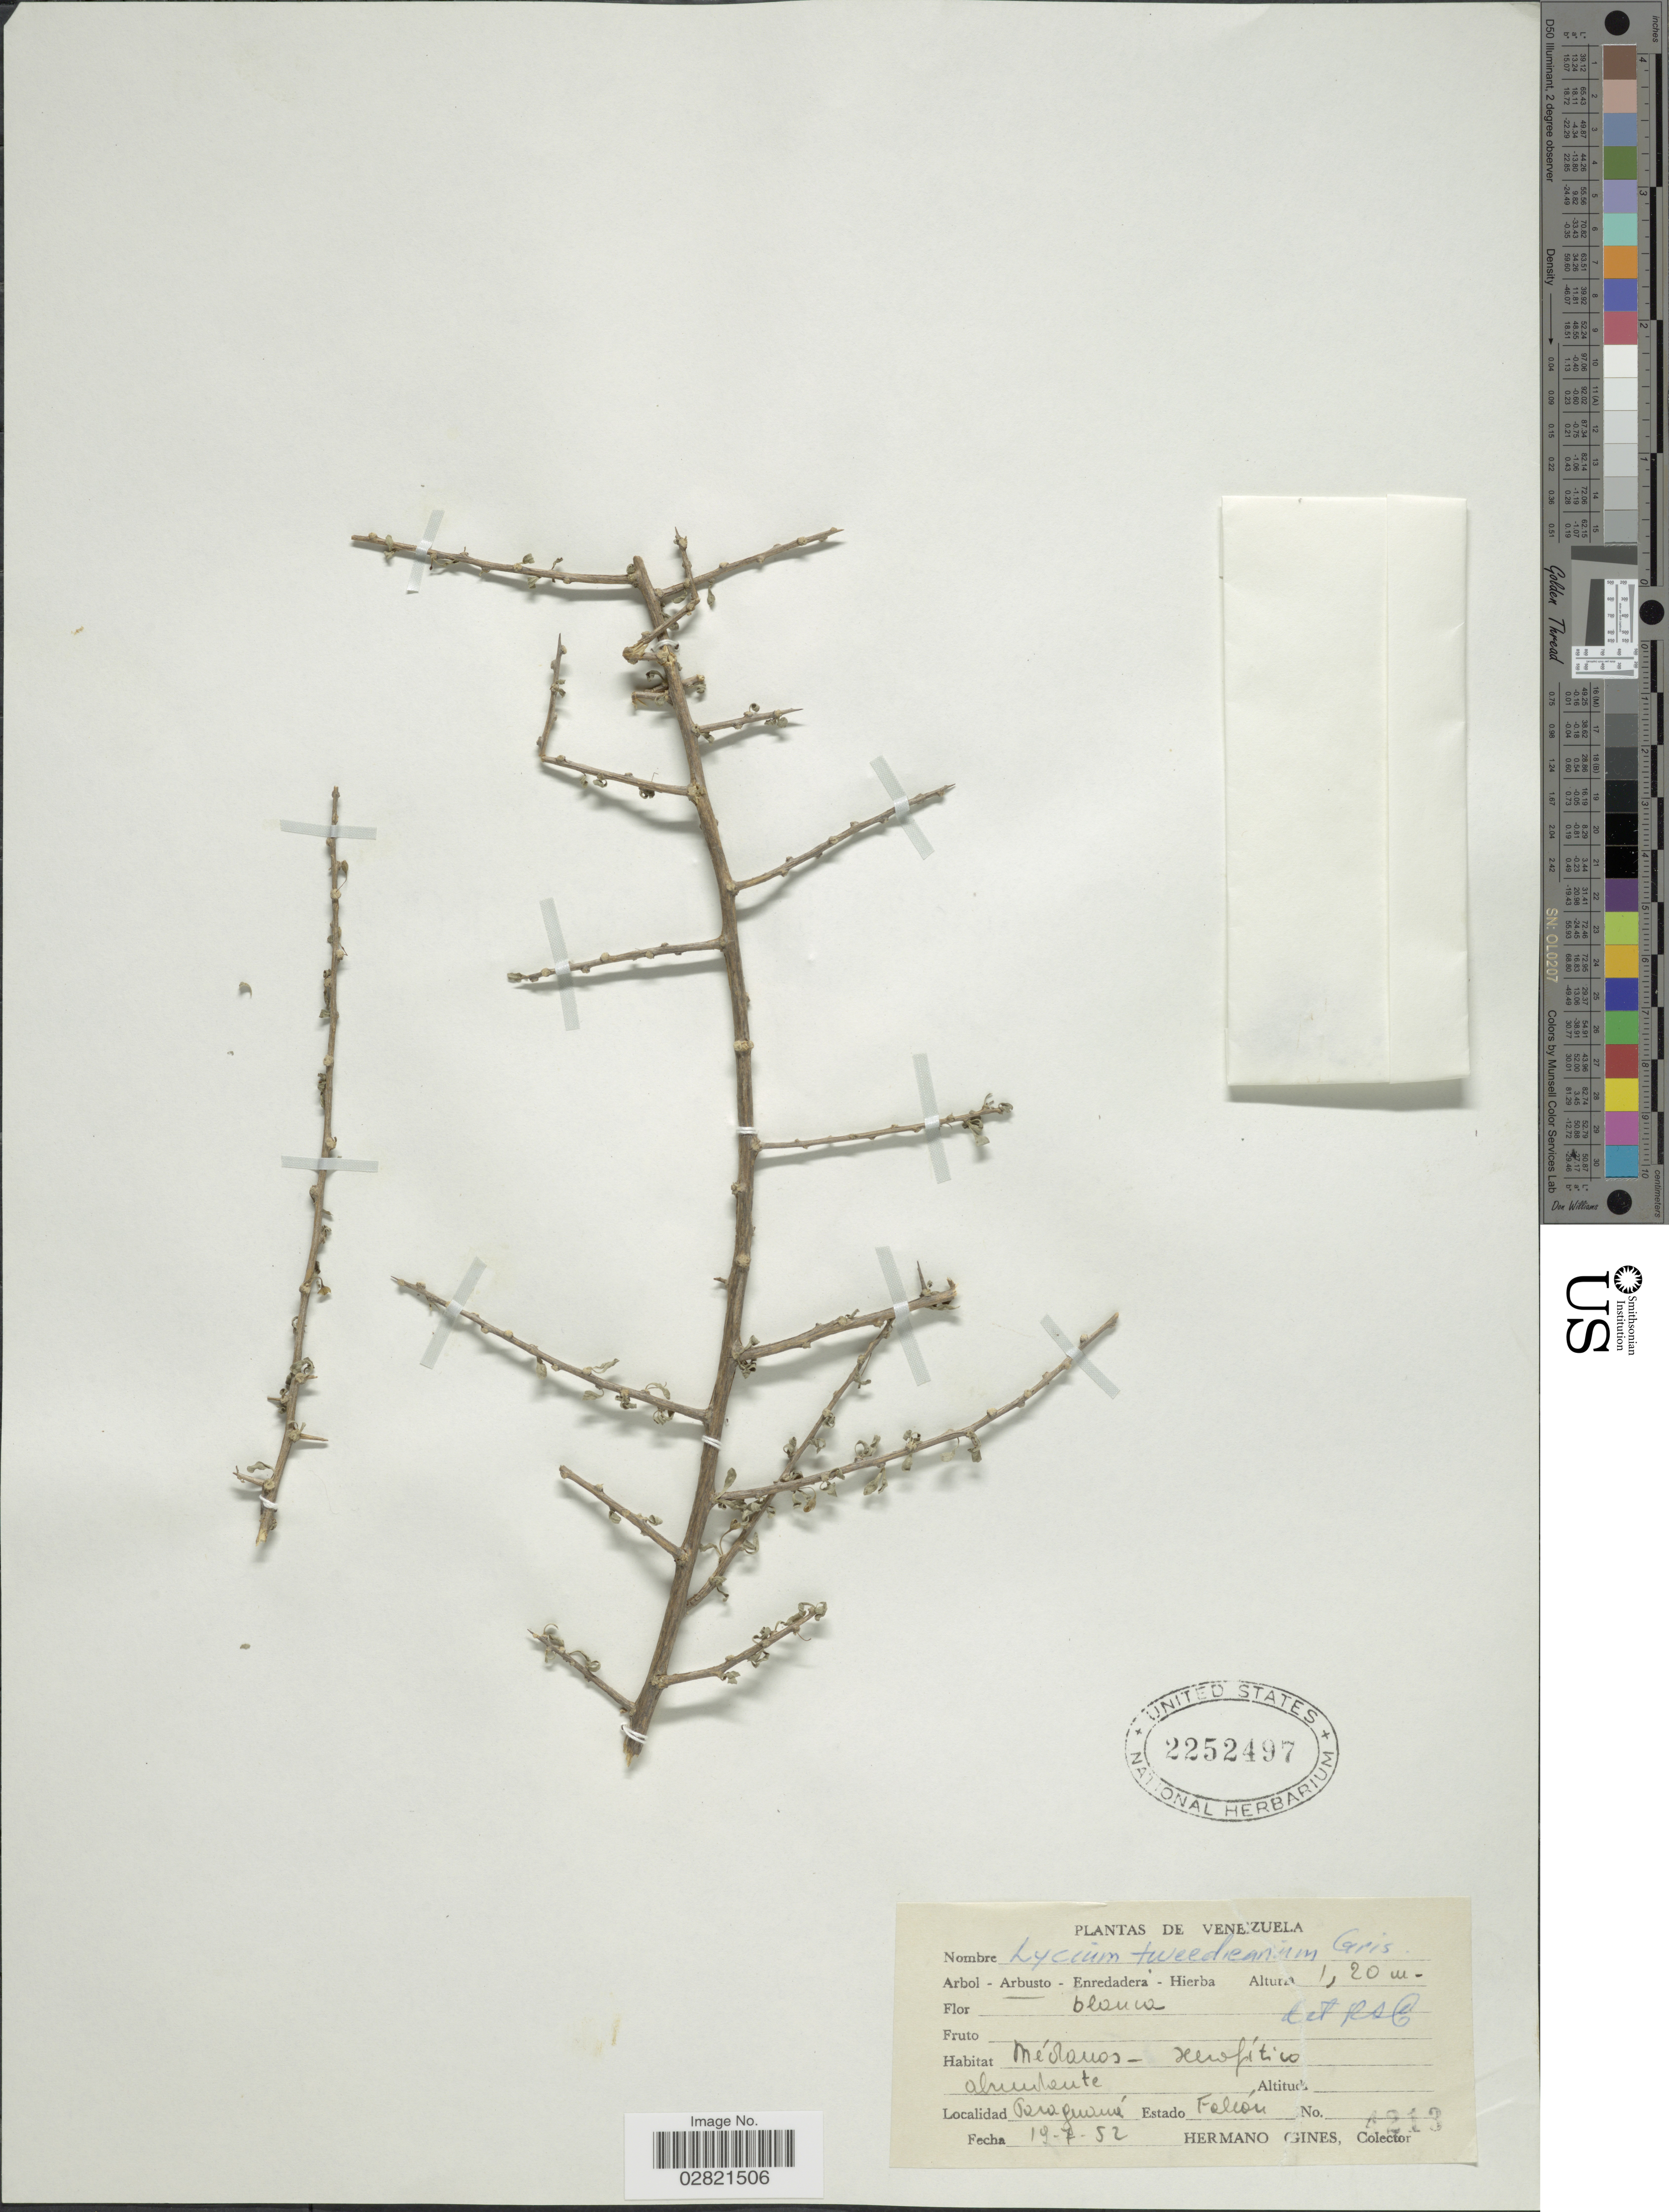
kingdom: Plantae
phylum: Tracheophyta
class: Magnoliopsida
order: Solanales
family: Solanaceae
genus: Lycium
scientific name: Lycium tweedianum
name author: Griseb.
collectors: Bro. Gines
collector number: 1213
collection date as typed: Transcribed d/m/y: 19/7/52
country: Venezuela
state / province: Falcón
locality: Paraguaná. Estado Falcón.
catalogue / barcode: US 2252497